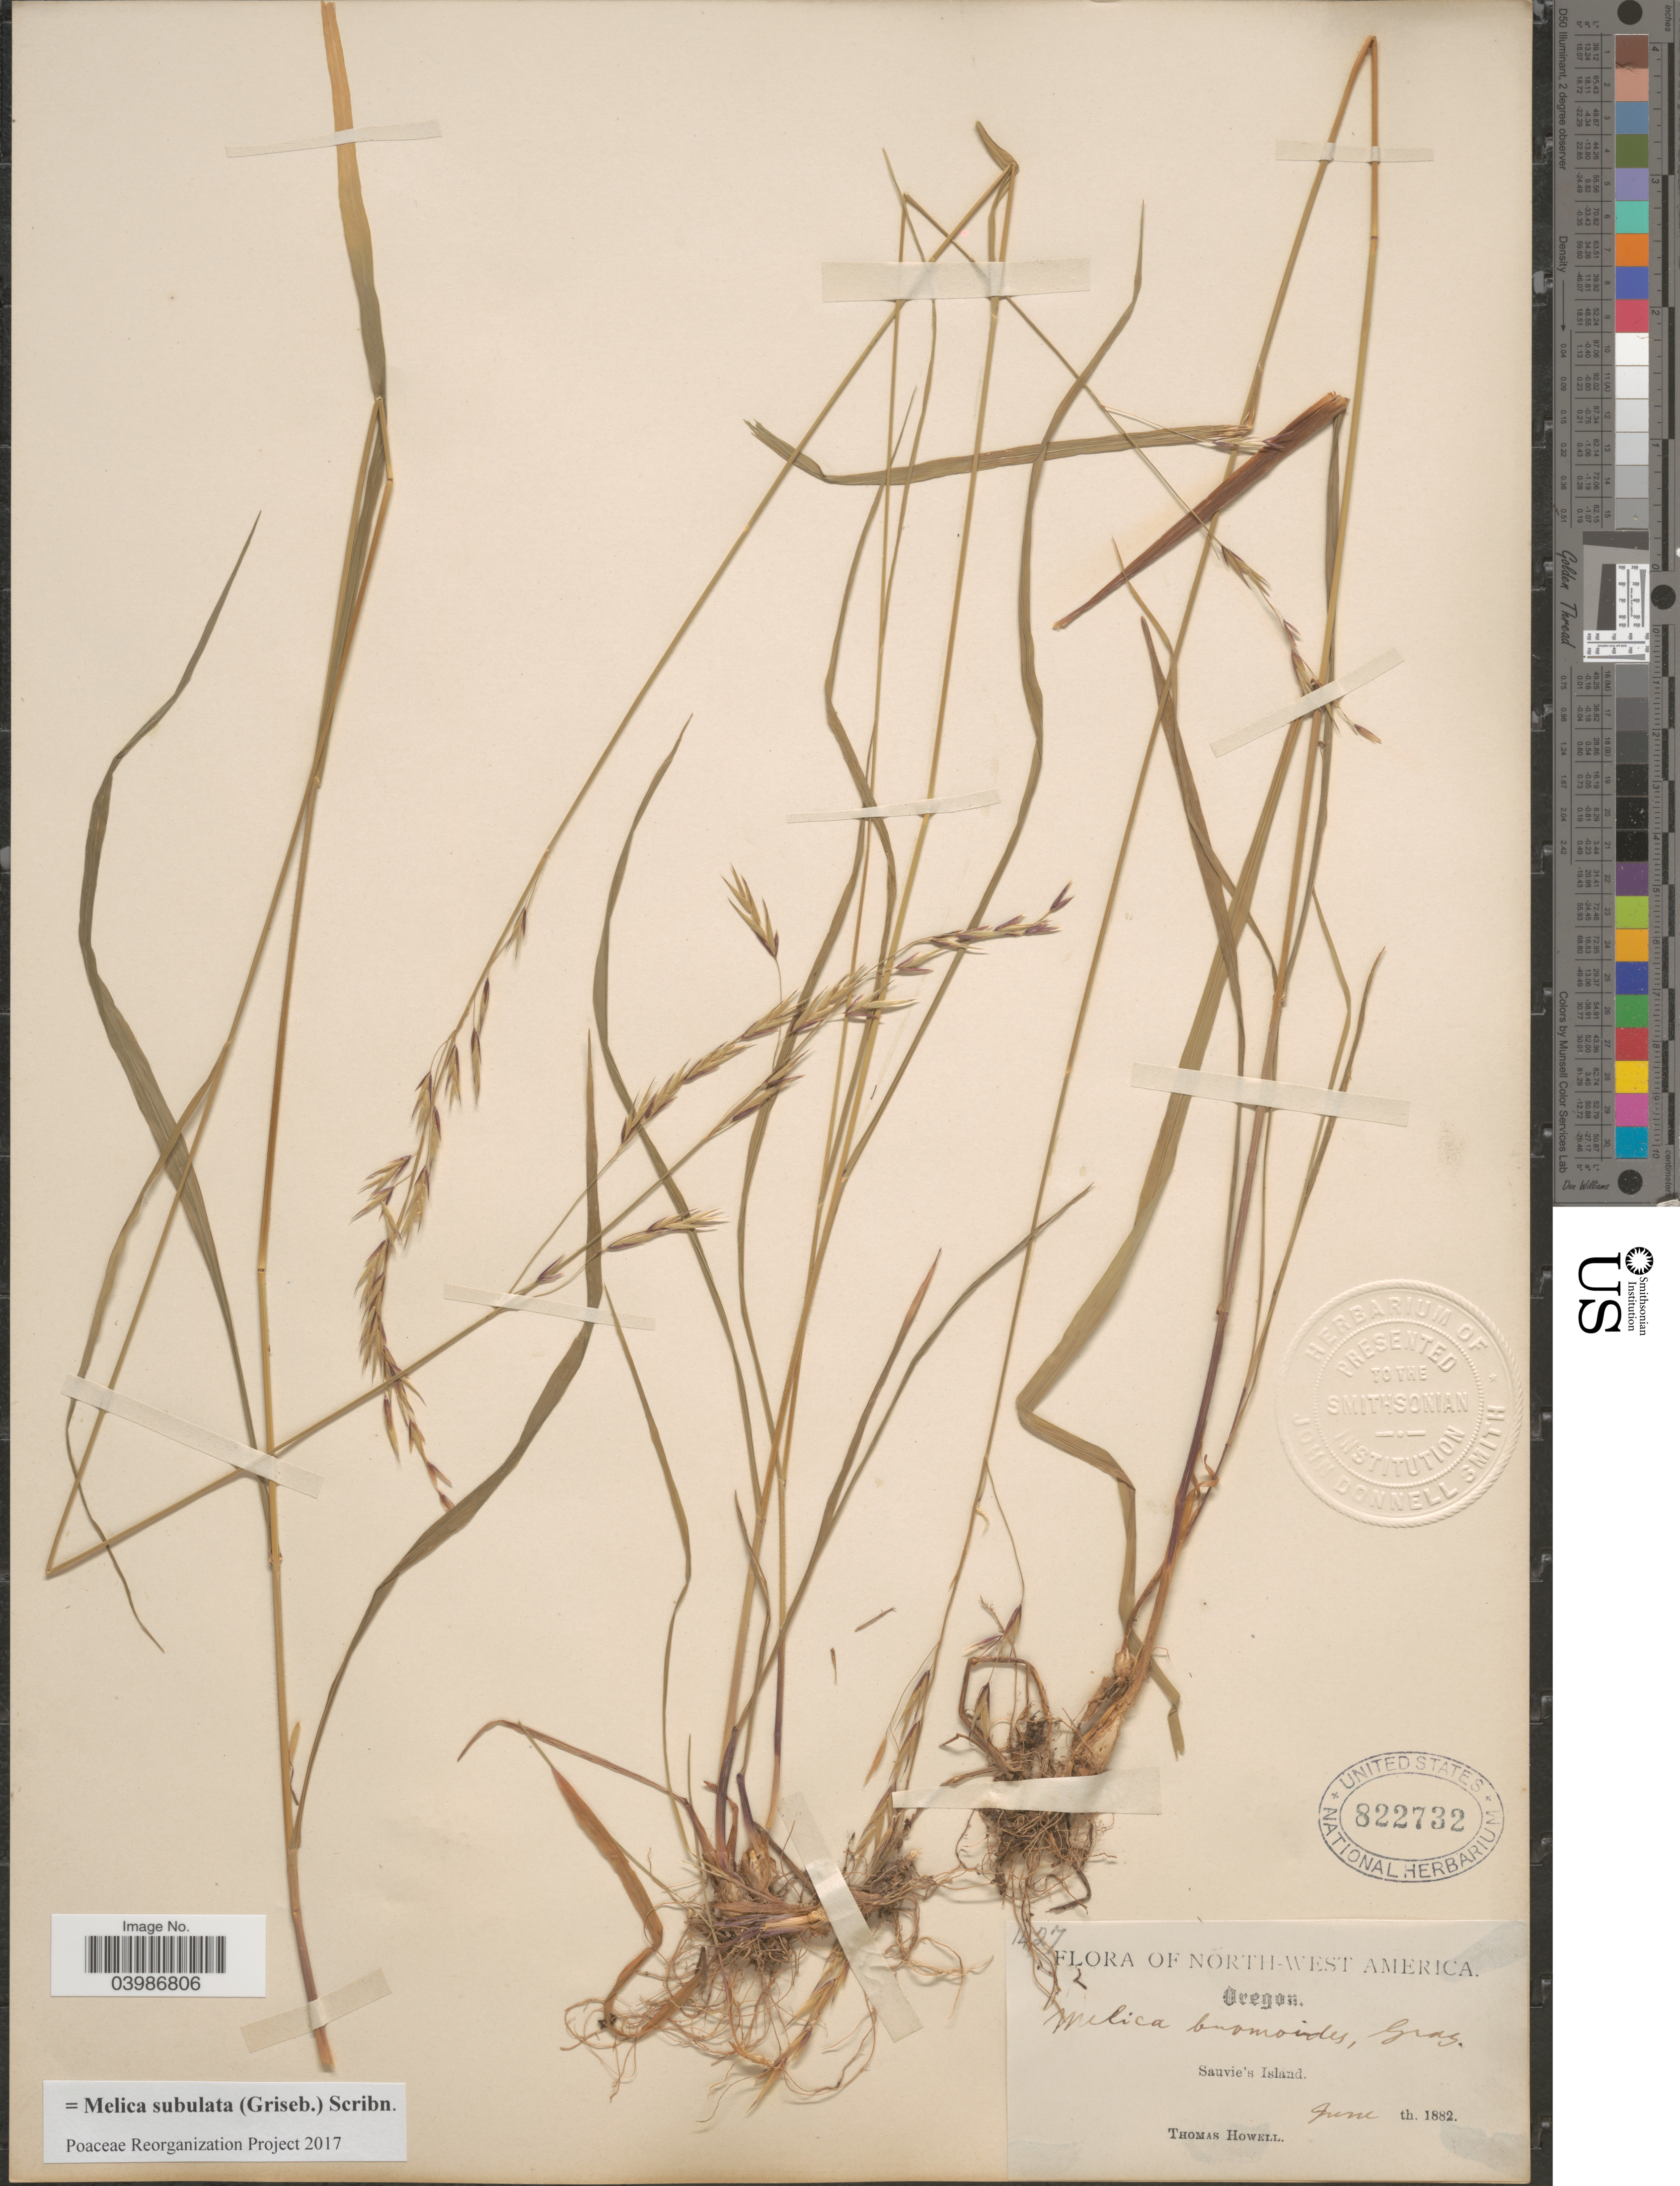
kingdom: Plantae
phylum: Tracheophyta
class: Liliopsida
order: Poales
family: Poaceae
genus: Melica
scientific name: Melica subulata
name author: (Griseb.) Scribn.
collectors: T. Howell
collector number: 1427*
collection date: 1882-06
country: United States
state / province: Oregon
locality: North-West America. Sauvie's Island.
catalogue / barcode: US 822732